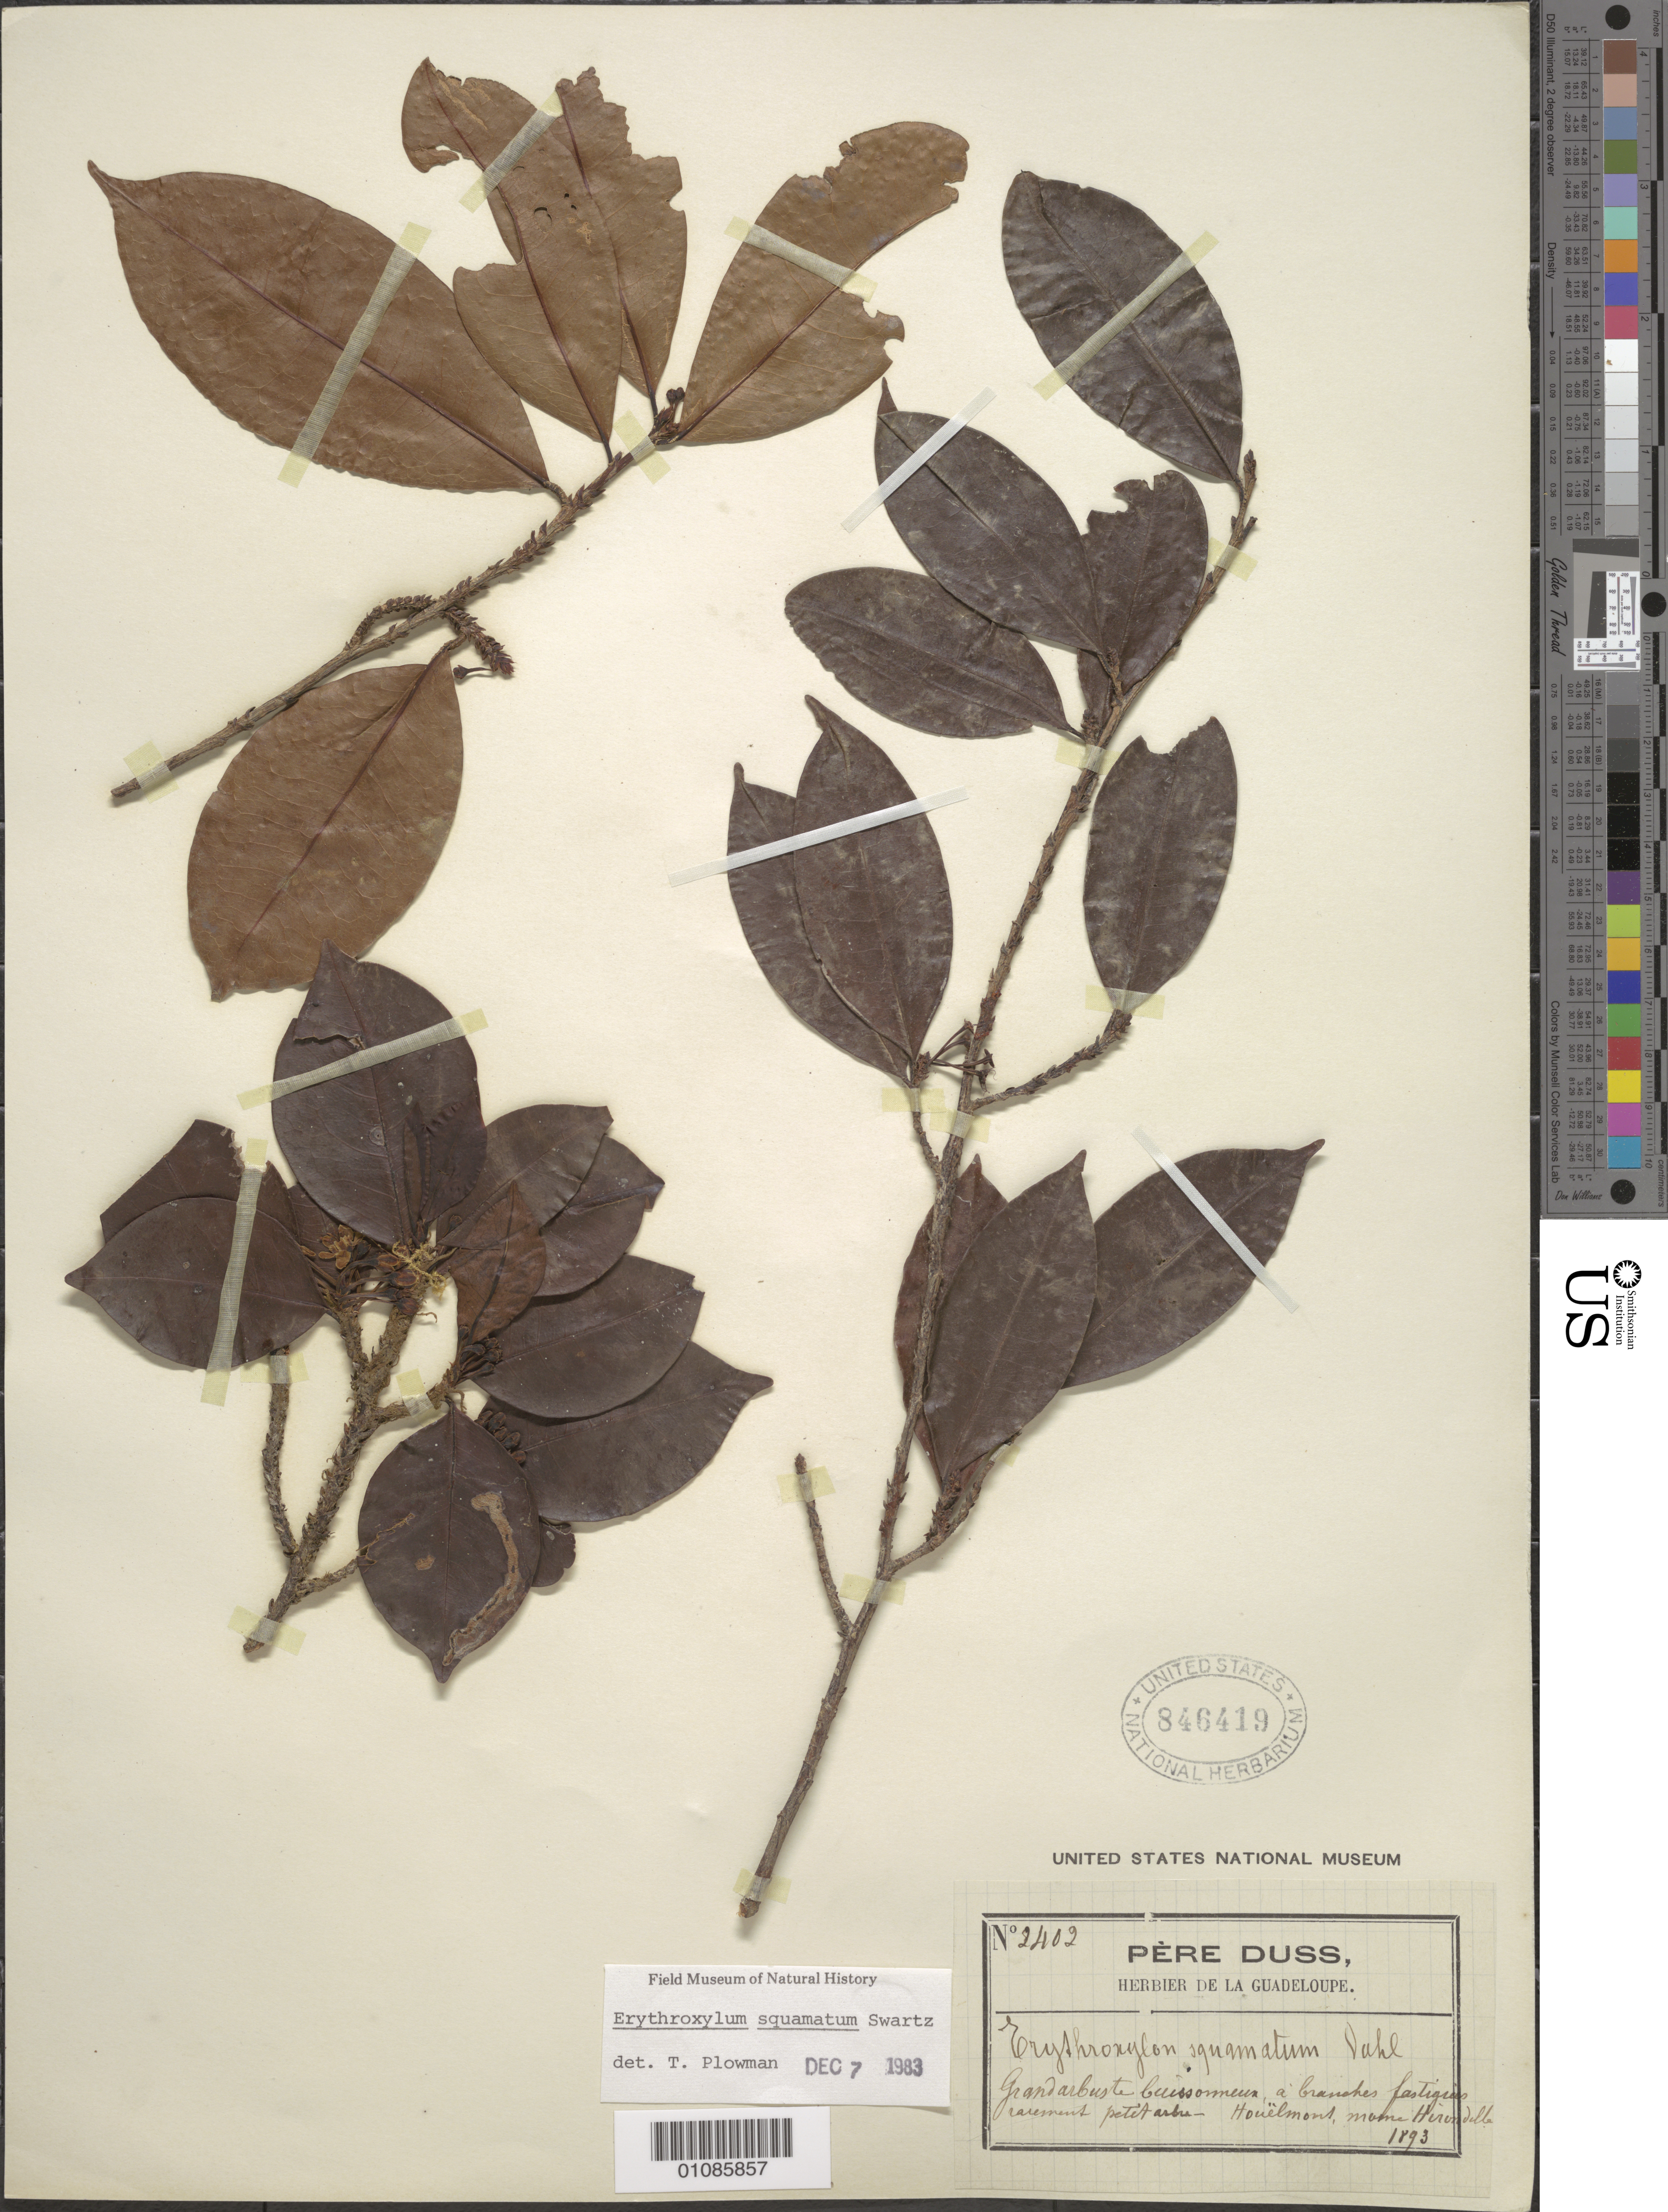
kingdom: Plantae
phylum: Tracheophyta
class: Magnoliopsida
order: Malpighiales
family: Erythroxylaceae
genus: Erythroxylum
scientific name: Erythroxylum squamatum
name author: Sw.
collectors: Père Duss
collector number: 2409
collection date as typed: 1893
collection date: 1893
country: Guadeloupe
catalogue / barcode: US 846419